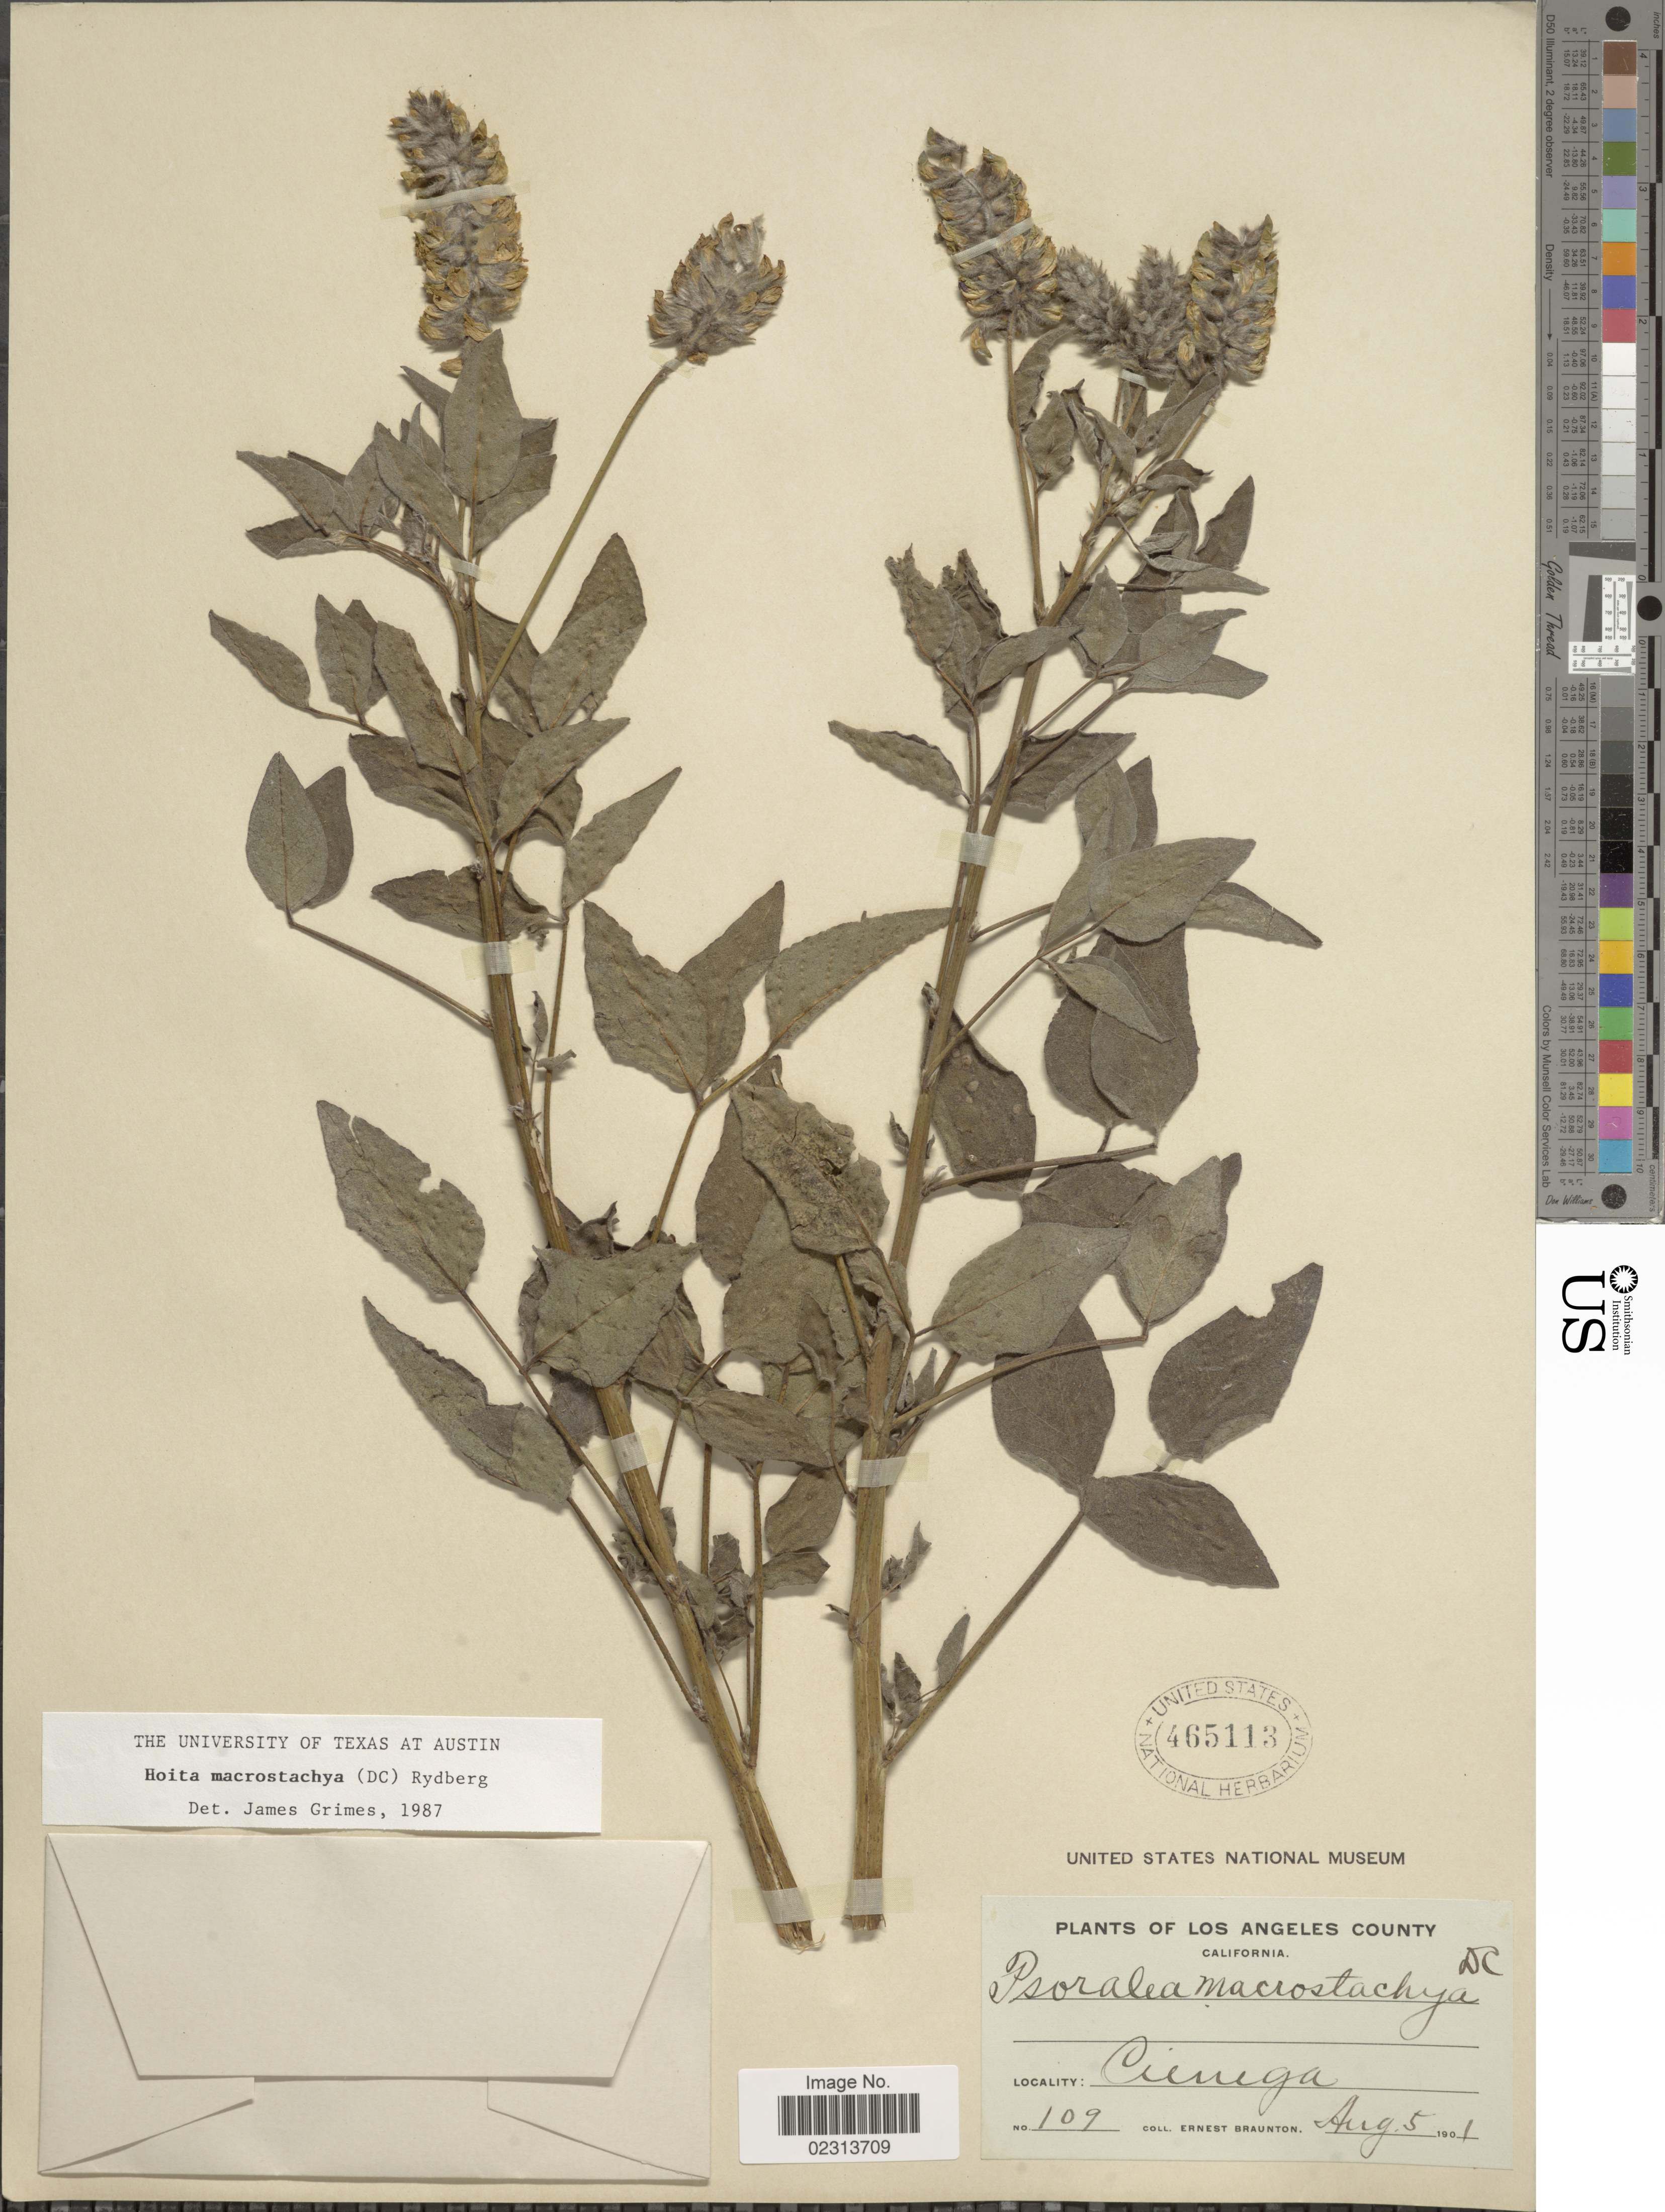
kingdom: Plantae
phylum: Tracheophyta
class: Magnoliopsida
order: Fabales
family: Fabaceae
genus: Hoita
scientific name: Hoita macrostachya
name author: (DC.) Rydb.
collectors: E. Braunton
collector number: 109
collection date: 1901-08-05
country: United States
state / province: California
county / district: Los Angeles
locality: Los Angeles County, Cienega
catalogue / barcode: US 465113